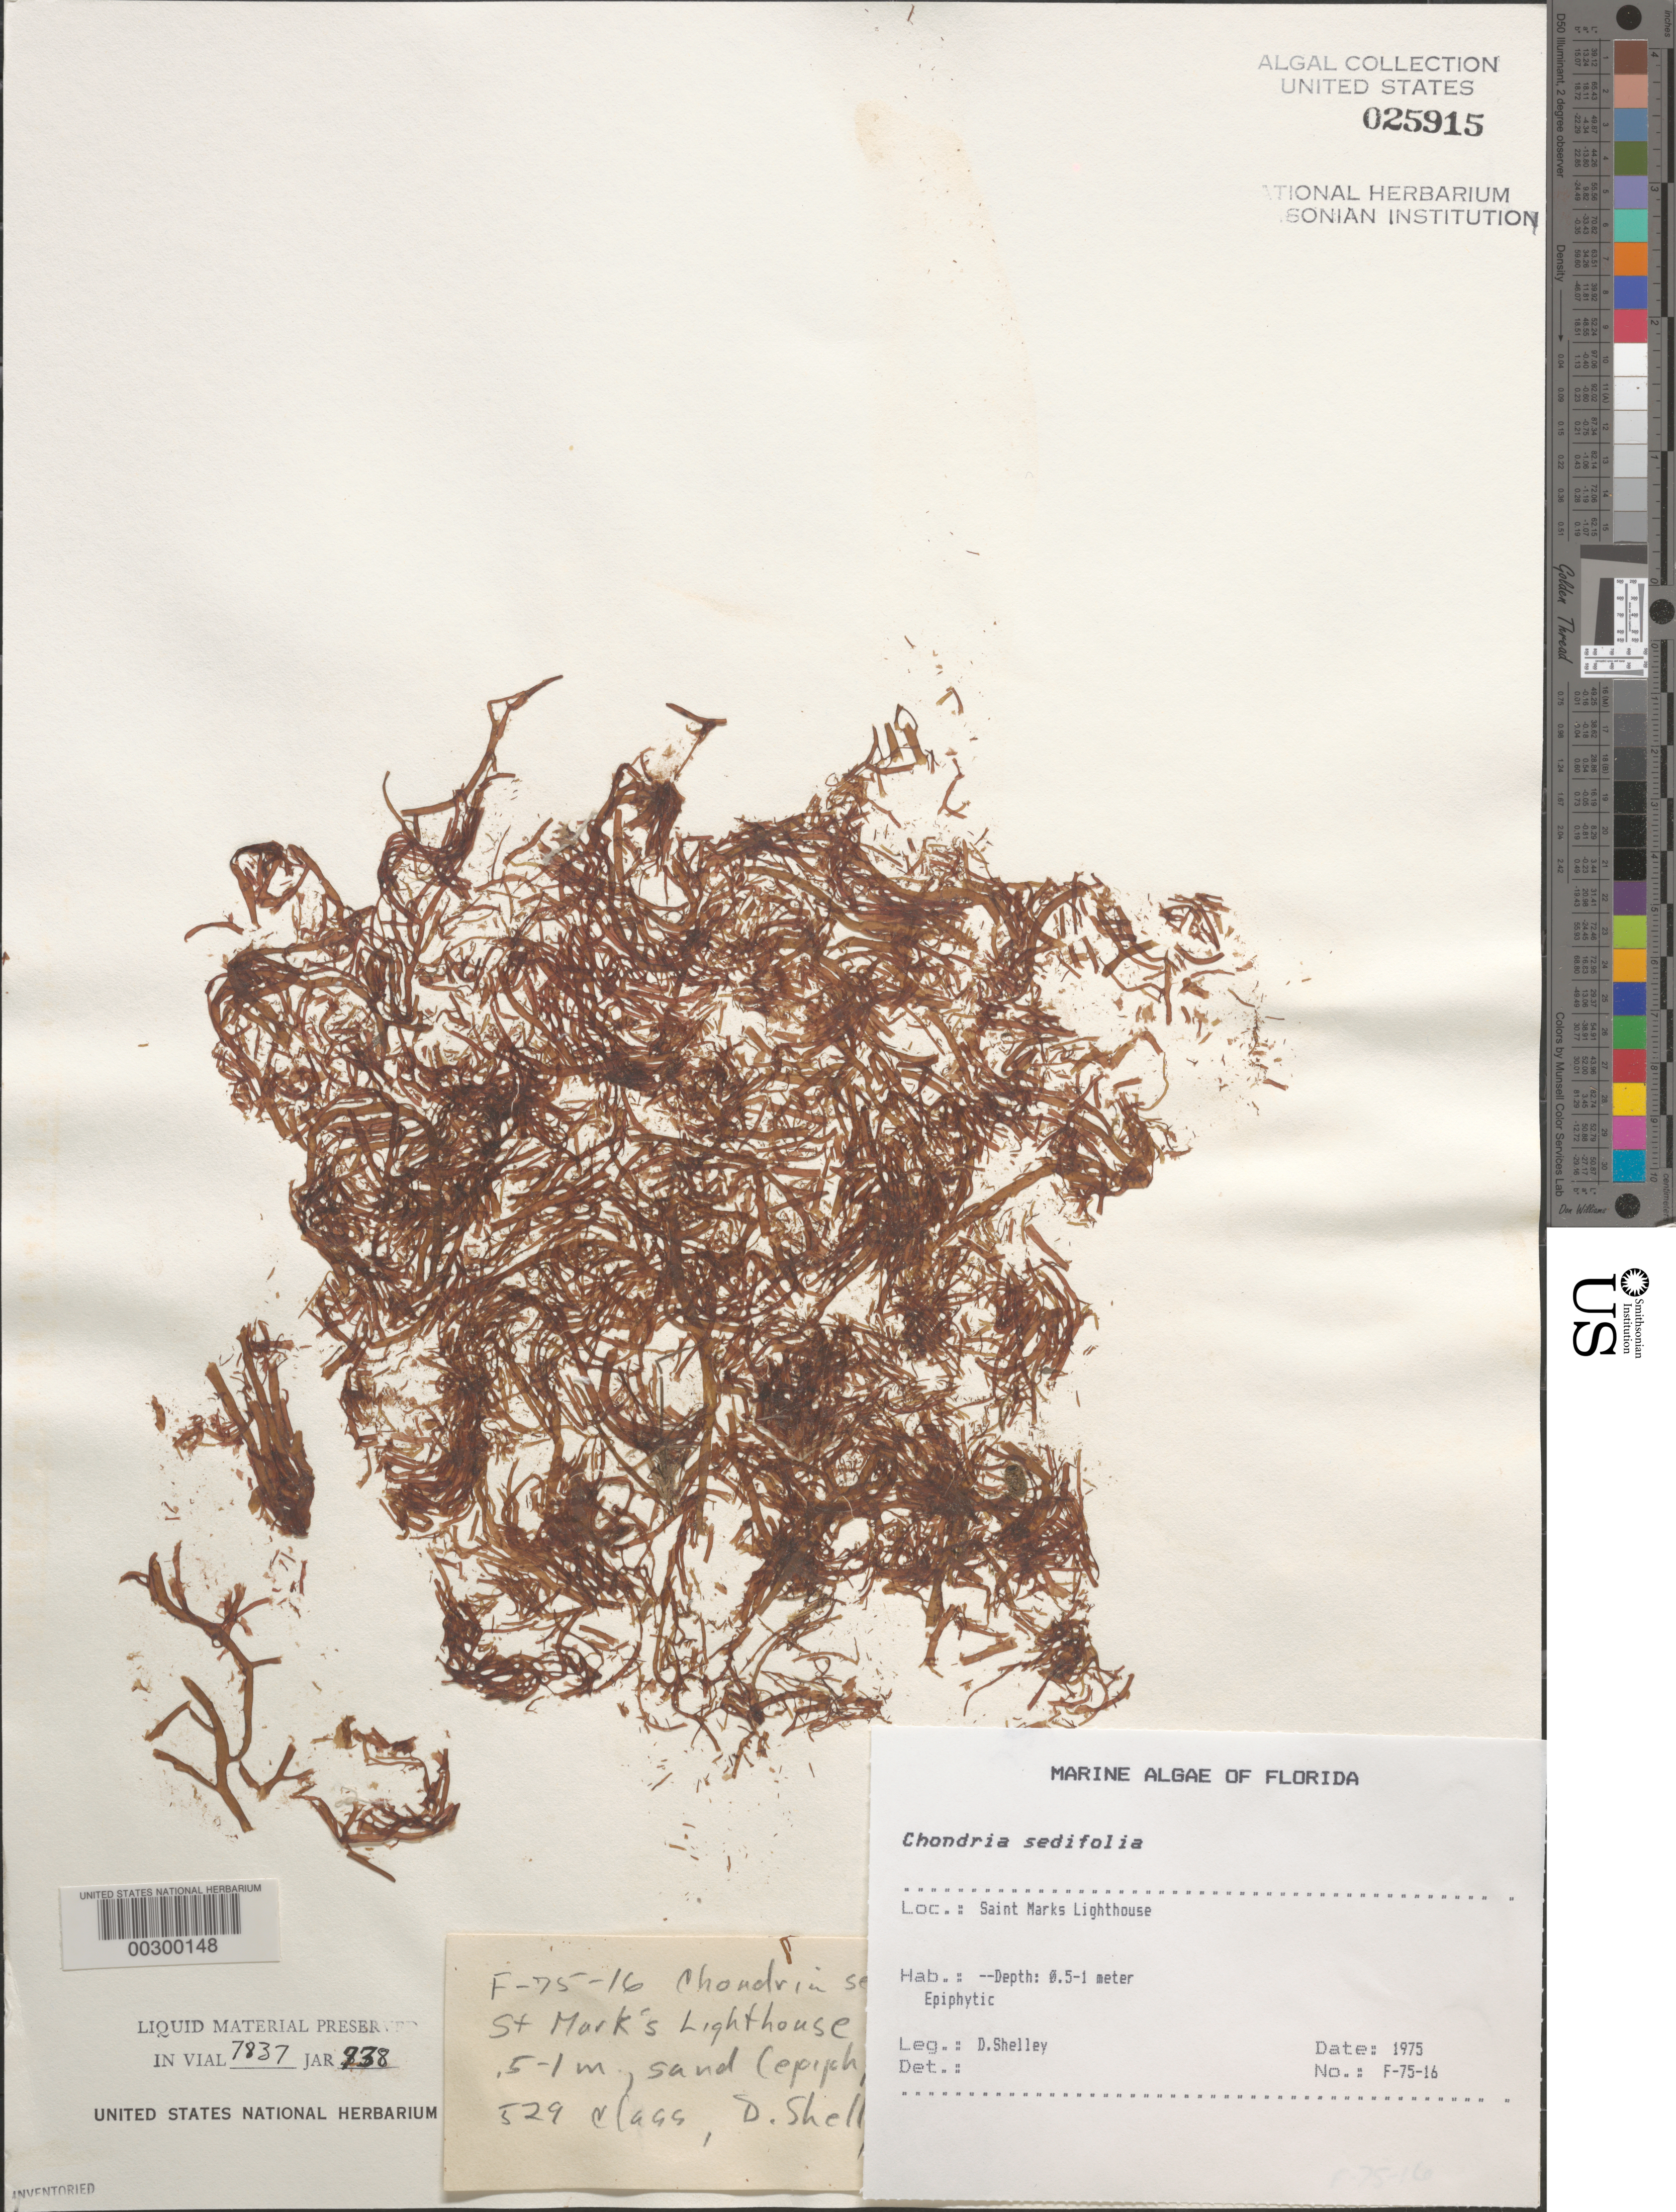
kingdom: Plantae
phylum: Rhodophyta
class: Florideophyceae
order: Ceramiales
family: Rhodomelaceae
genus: Chondria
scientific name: Chondria sedifolia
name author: Harv.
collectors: D. Shelley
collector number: F-75-16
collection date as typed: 1975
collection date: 1975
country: United States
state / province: Florida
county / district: Wakulla County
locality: St. Marks Lighthouse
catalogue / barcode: US 25915